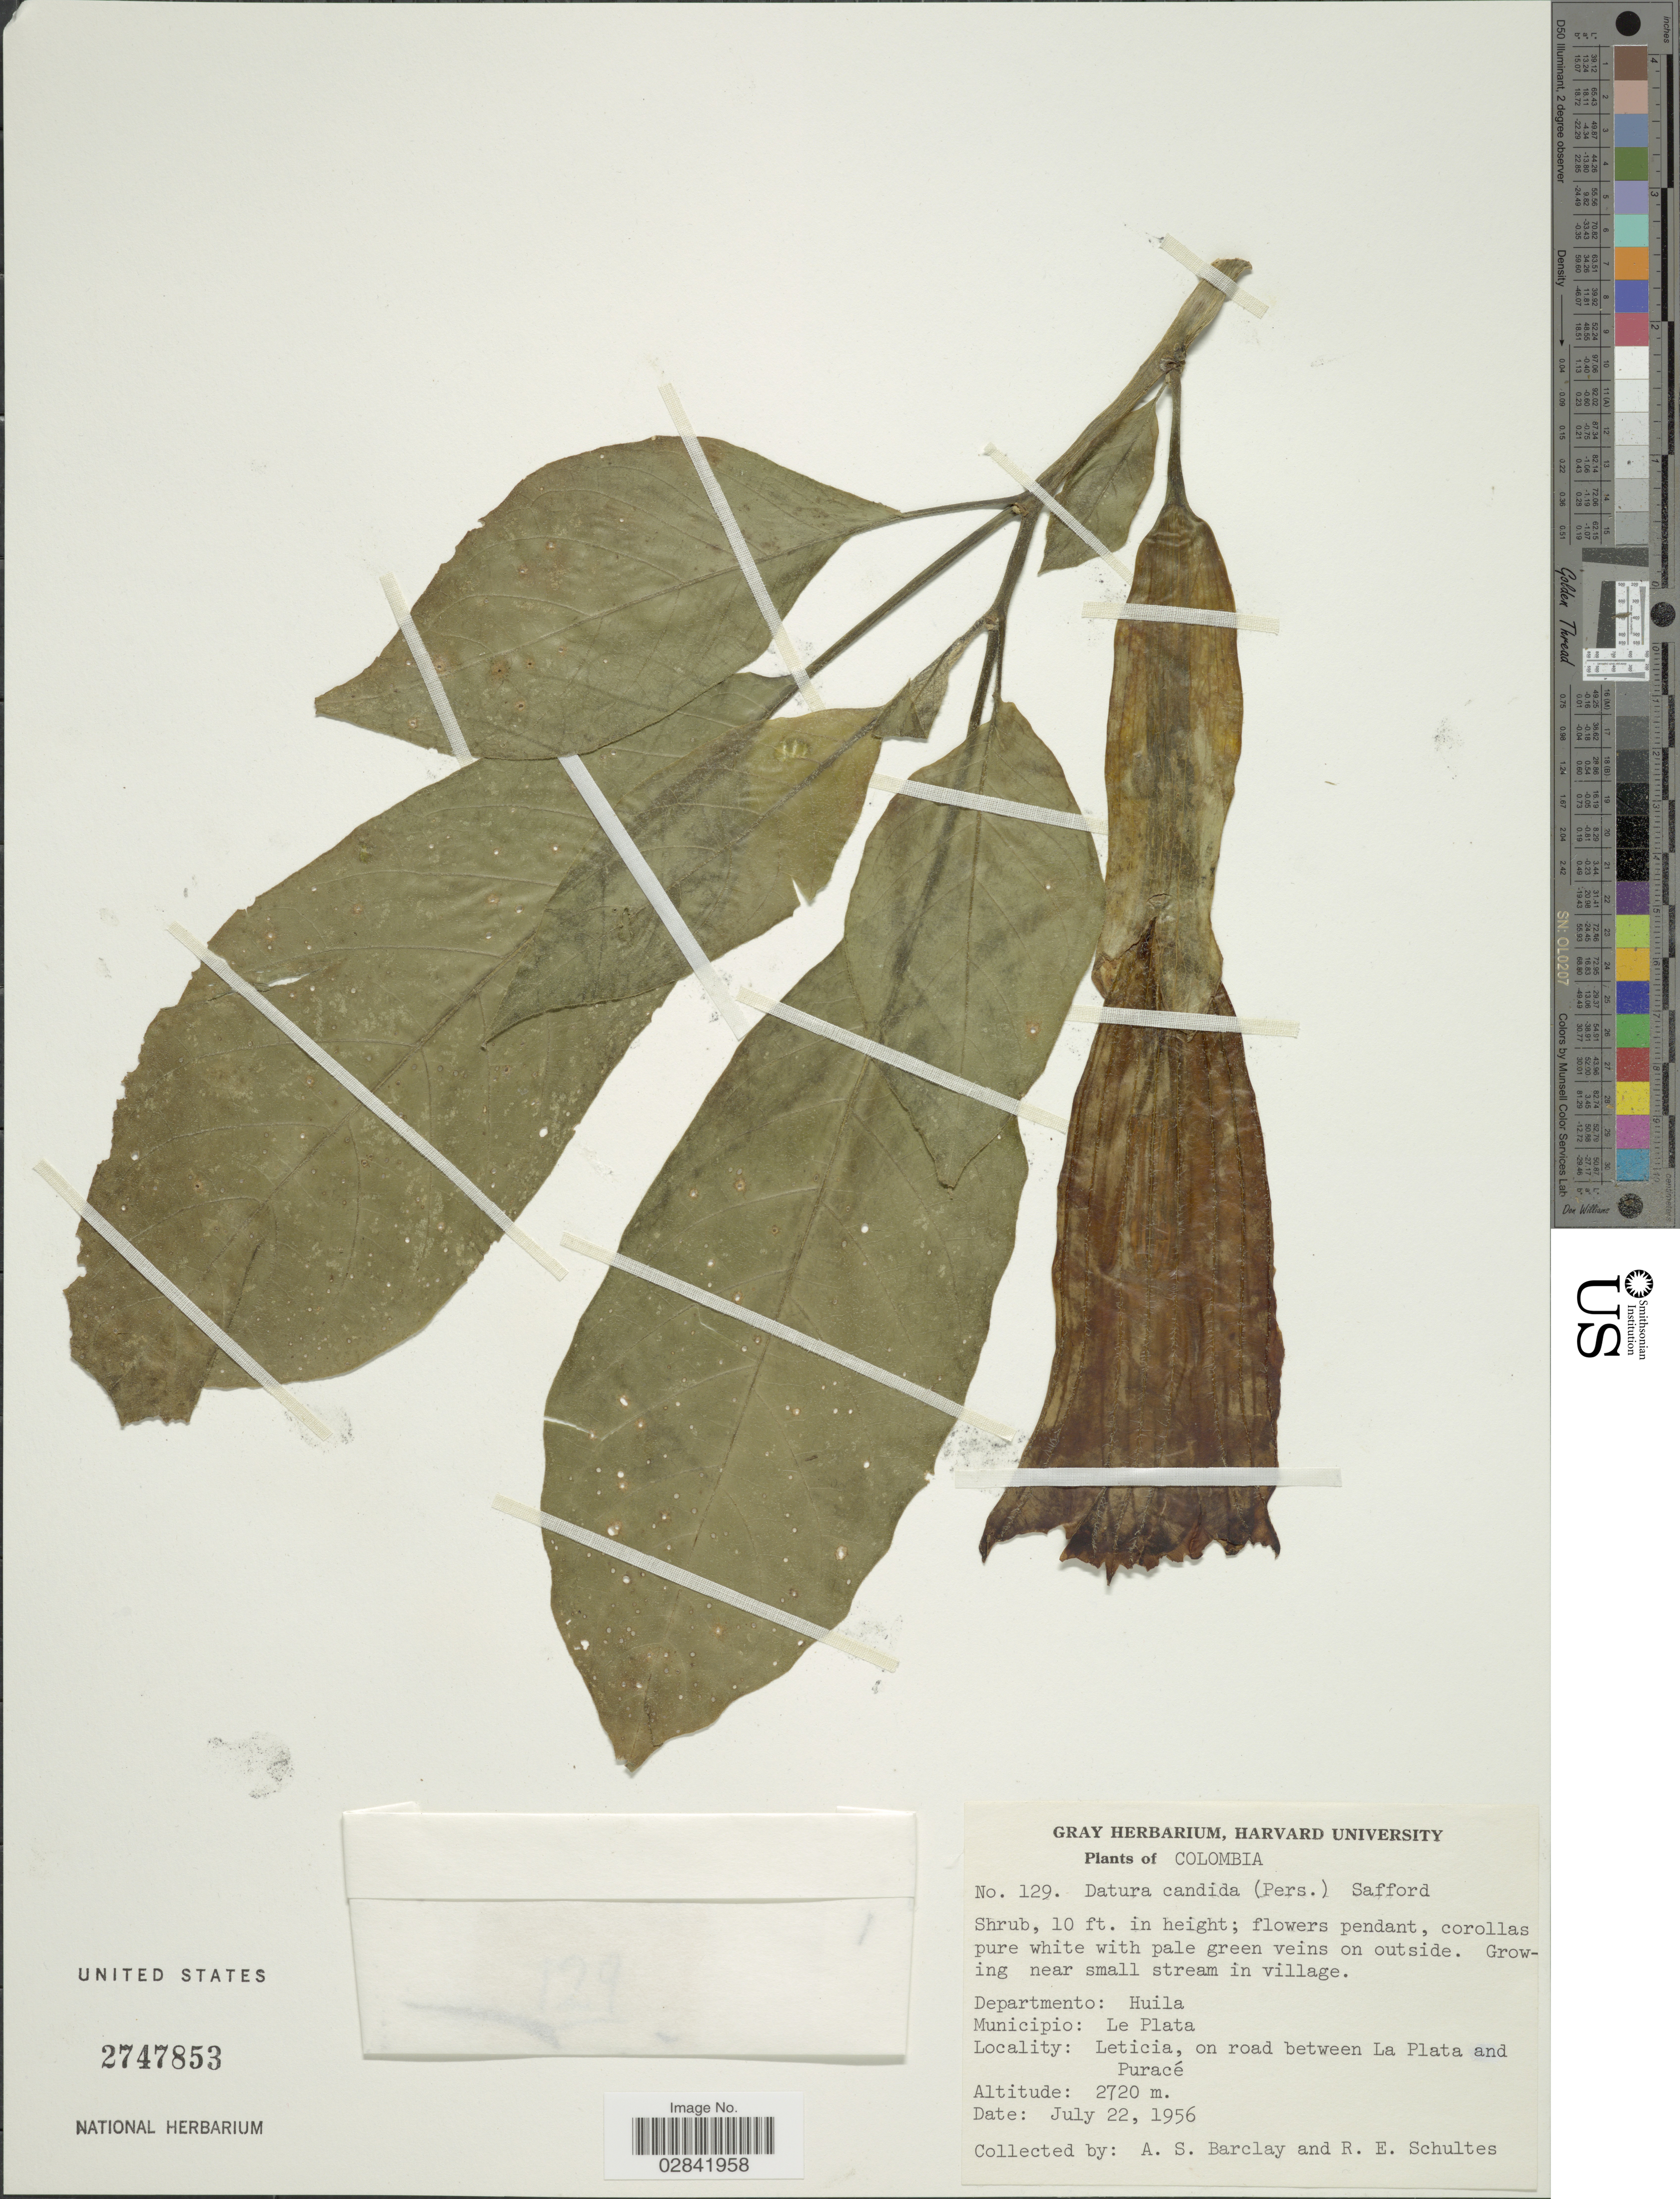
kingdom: Plantae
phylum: Tracheophyta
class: Magnoliopsida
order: Solanales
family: Solanaceae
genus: Brugmansia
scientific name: Brugmansia x candida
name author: Pers.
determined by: (US) Smithsonian Institution - National Museum of Natural History - Department of Botany (UNITED STATES)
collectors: A. S. Barclay & R. E. Schultes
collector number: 129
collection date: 1956-07-22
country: Colombia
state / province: Huila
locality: Departmento: Huila, Municipio: Le Plata. Leticia, on road between La Plata and Puracé.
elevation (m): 2720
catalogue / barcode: US 2747853